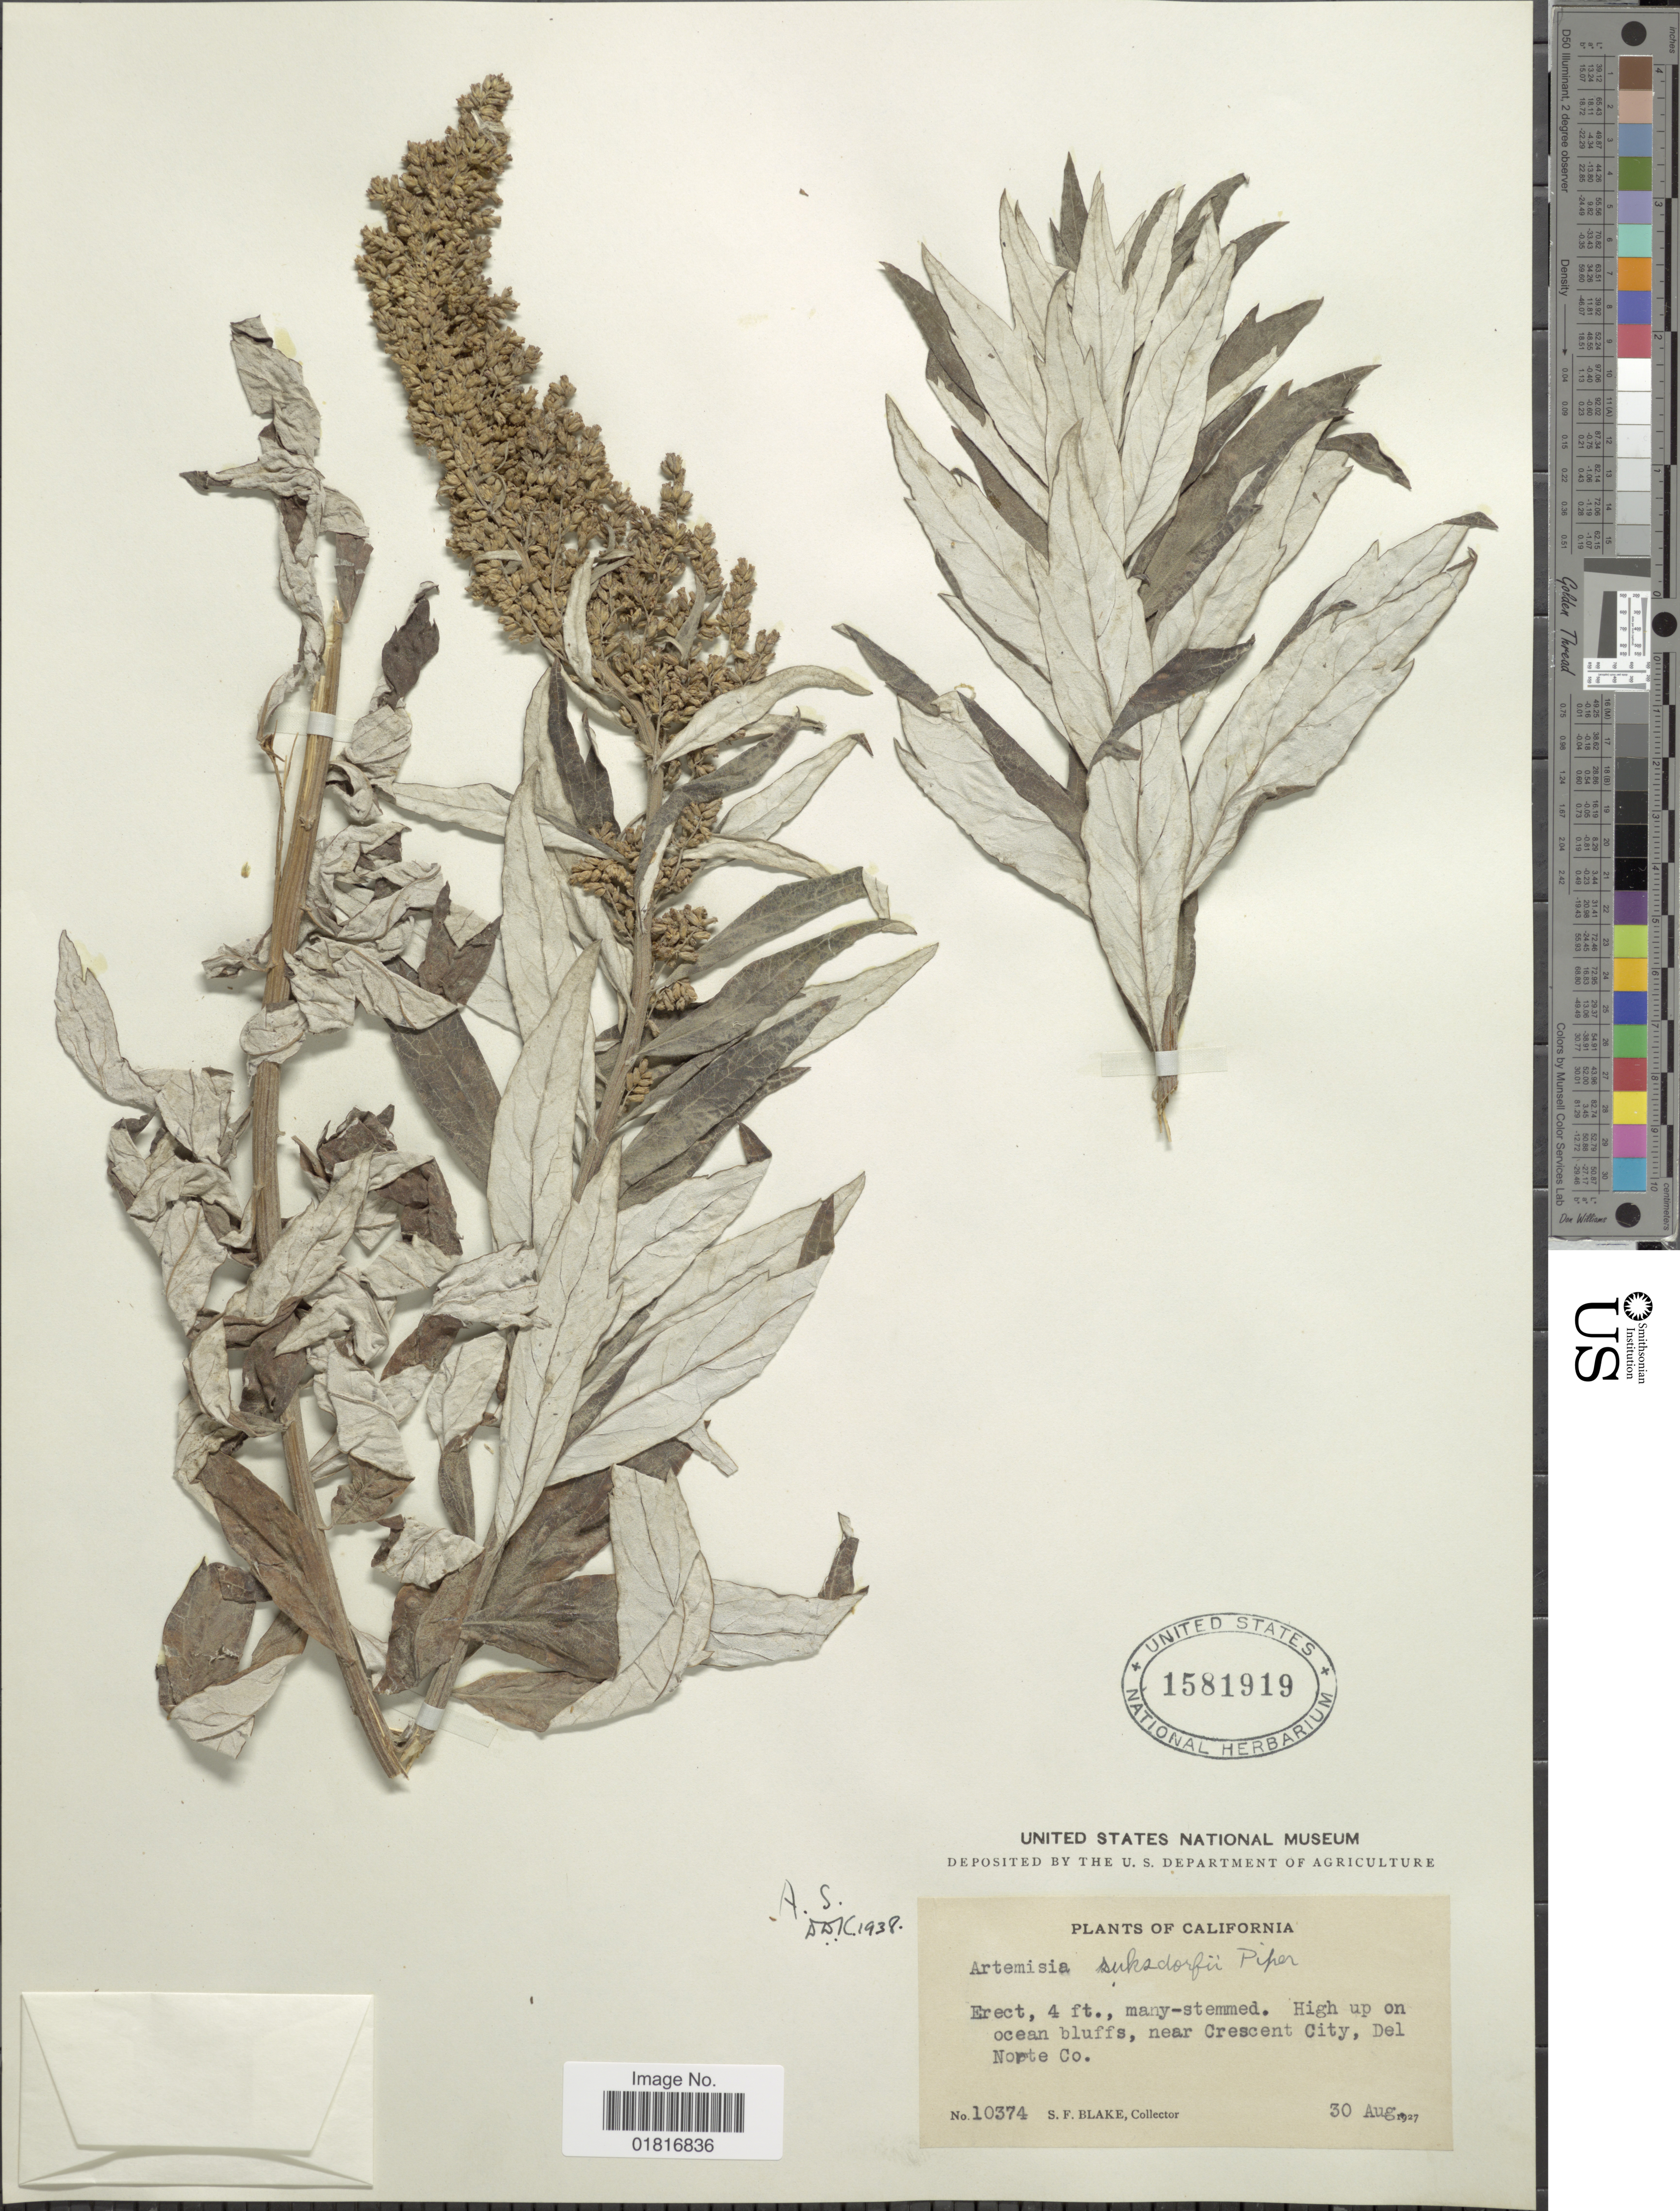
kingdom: Plantae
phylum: Tracheophyta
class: Magnoliopsida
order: Asterales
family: Asteraceae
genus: Artemisia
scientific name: Artemisia suksdorfii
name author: Piper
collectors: S. Blake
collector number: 10374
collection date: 1927-08-30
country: United States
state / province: California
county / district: Del Norte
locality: High up on ocean bluffs, near Crescent City, Del Norte Co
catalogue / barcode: US 1581919